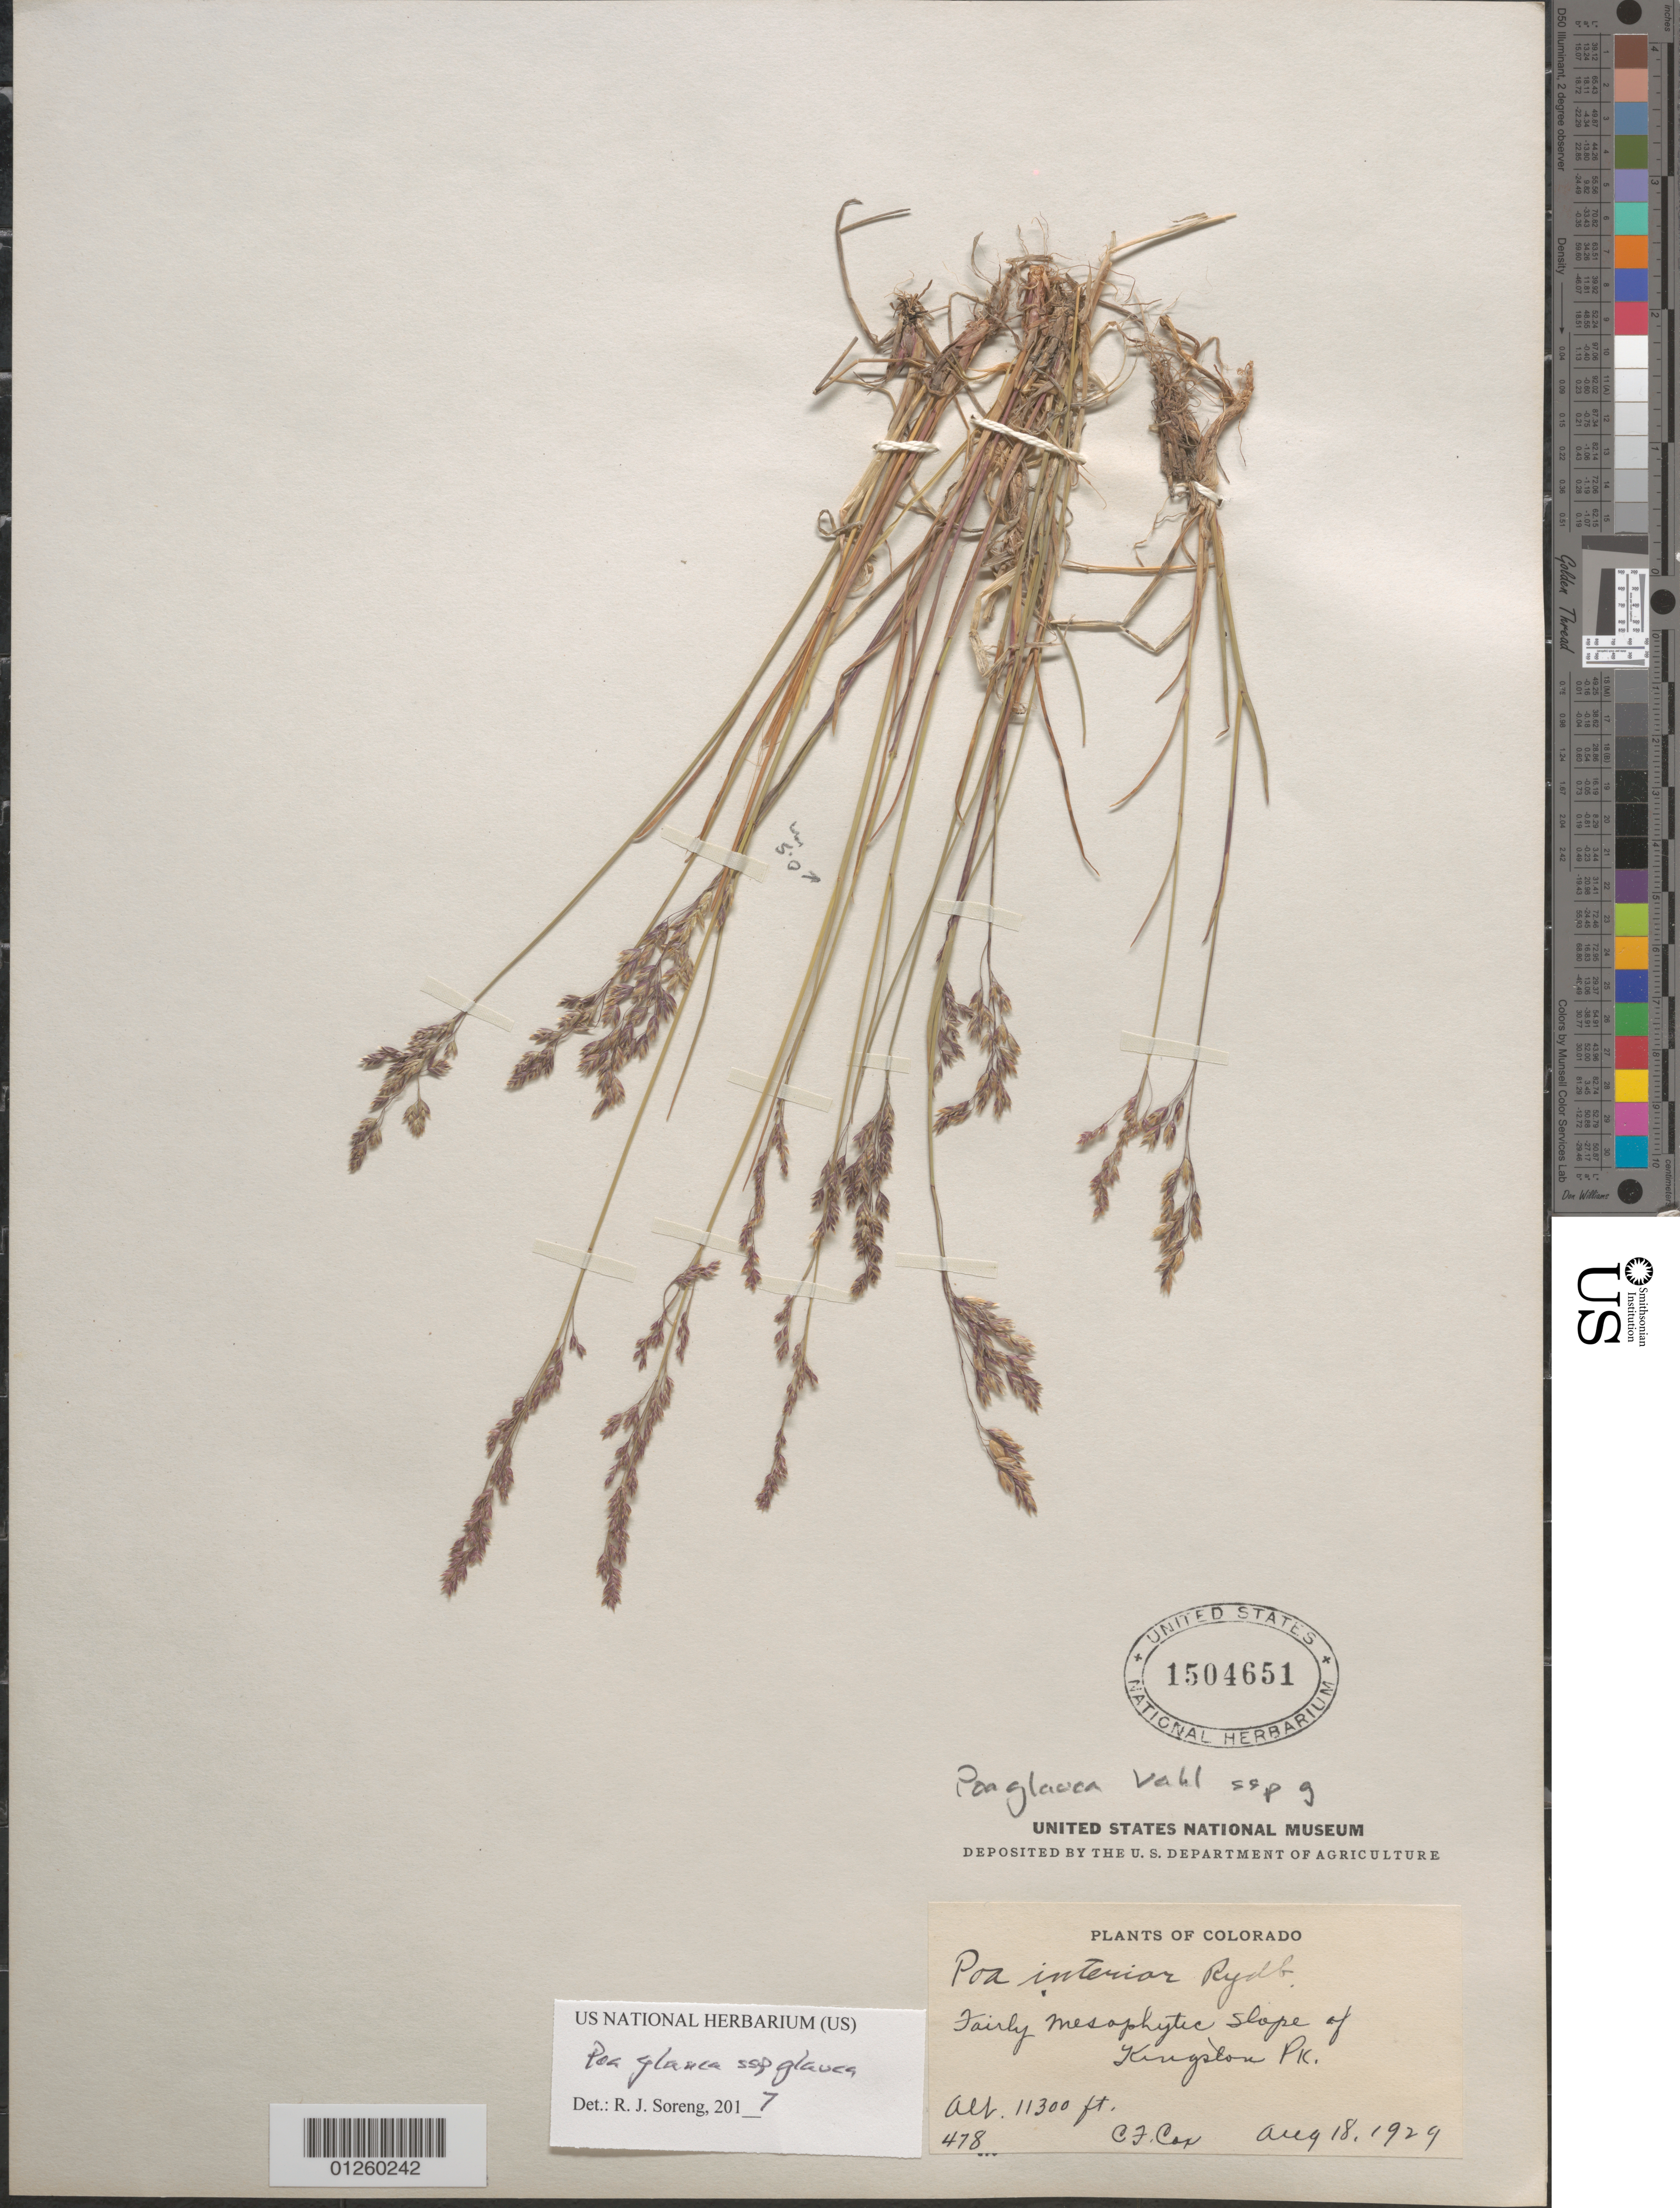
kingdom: Plantae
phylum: Tracheophyta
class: Liliopsida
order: Poales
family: Poaceae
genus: Poa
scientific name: Poa glauca subsp. glauca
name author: Vahl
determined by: Soreng, Robert J., Research Associate (BOT), Smithsonian Institution - National Museum of Natural History (UNITED STATES)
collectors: C. Cox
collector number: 478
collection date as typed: Aug 18, 1929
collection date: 1929-08-18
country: United States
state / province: Colorado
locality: Kingston Pk.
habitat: Fairly mesophytic slope of Kingston Pk.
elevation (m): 3444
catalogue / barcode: US 1504651